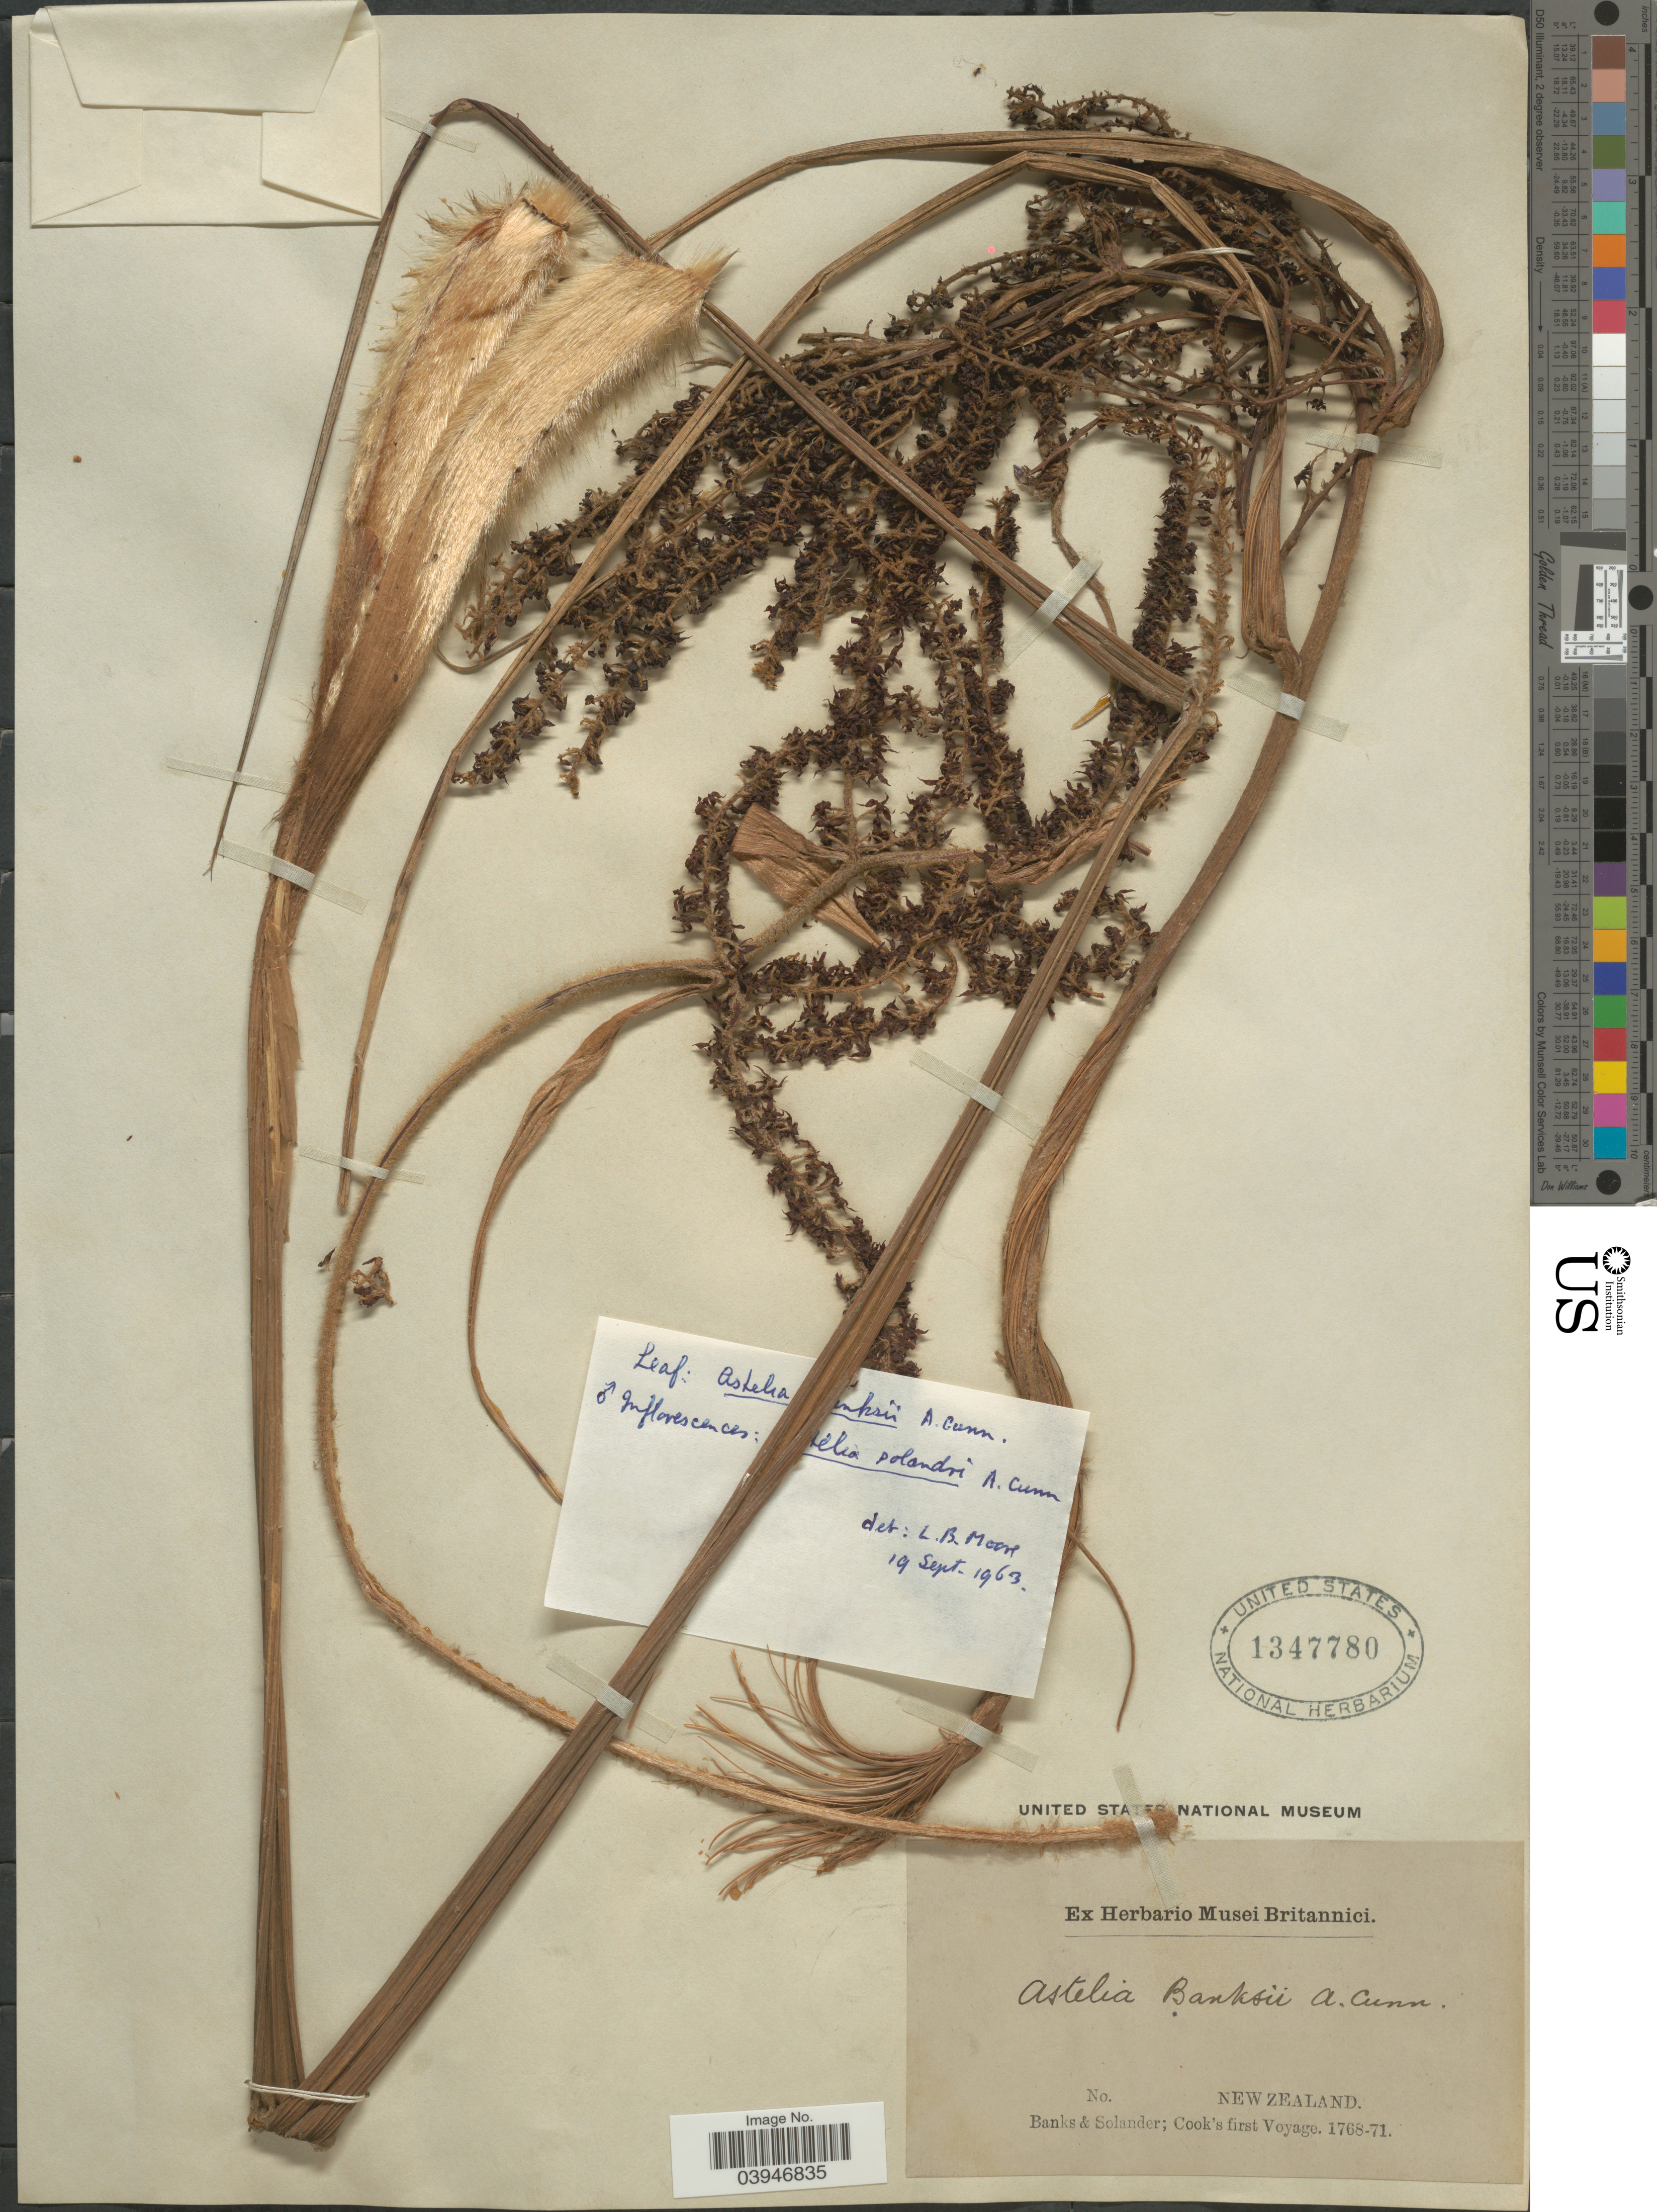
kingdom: Plantae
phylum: Tracheophyta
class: Liliopsida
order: Asparagales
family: Asteliaceae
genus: Astelia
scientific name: Astelia banksii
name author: A. Cunn.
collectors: -- Banks & -- Solander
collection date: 1768/1771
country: New Zealand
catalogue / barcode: US 1347780